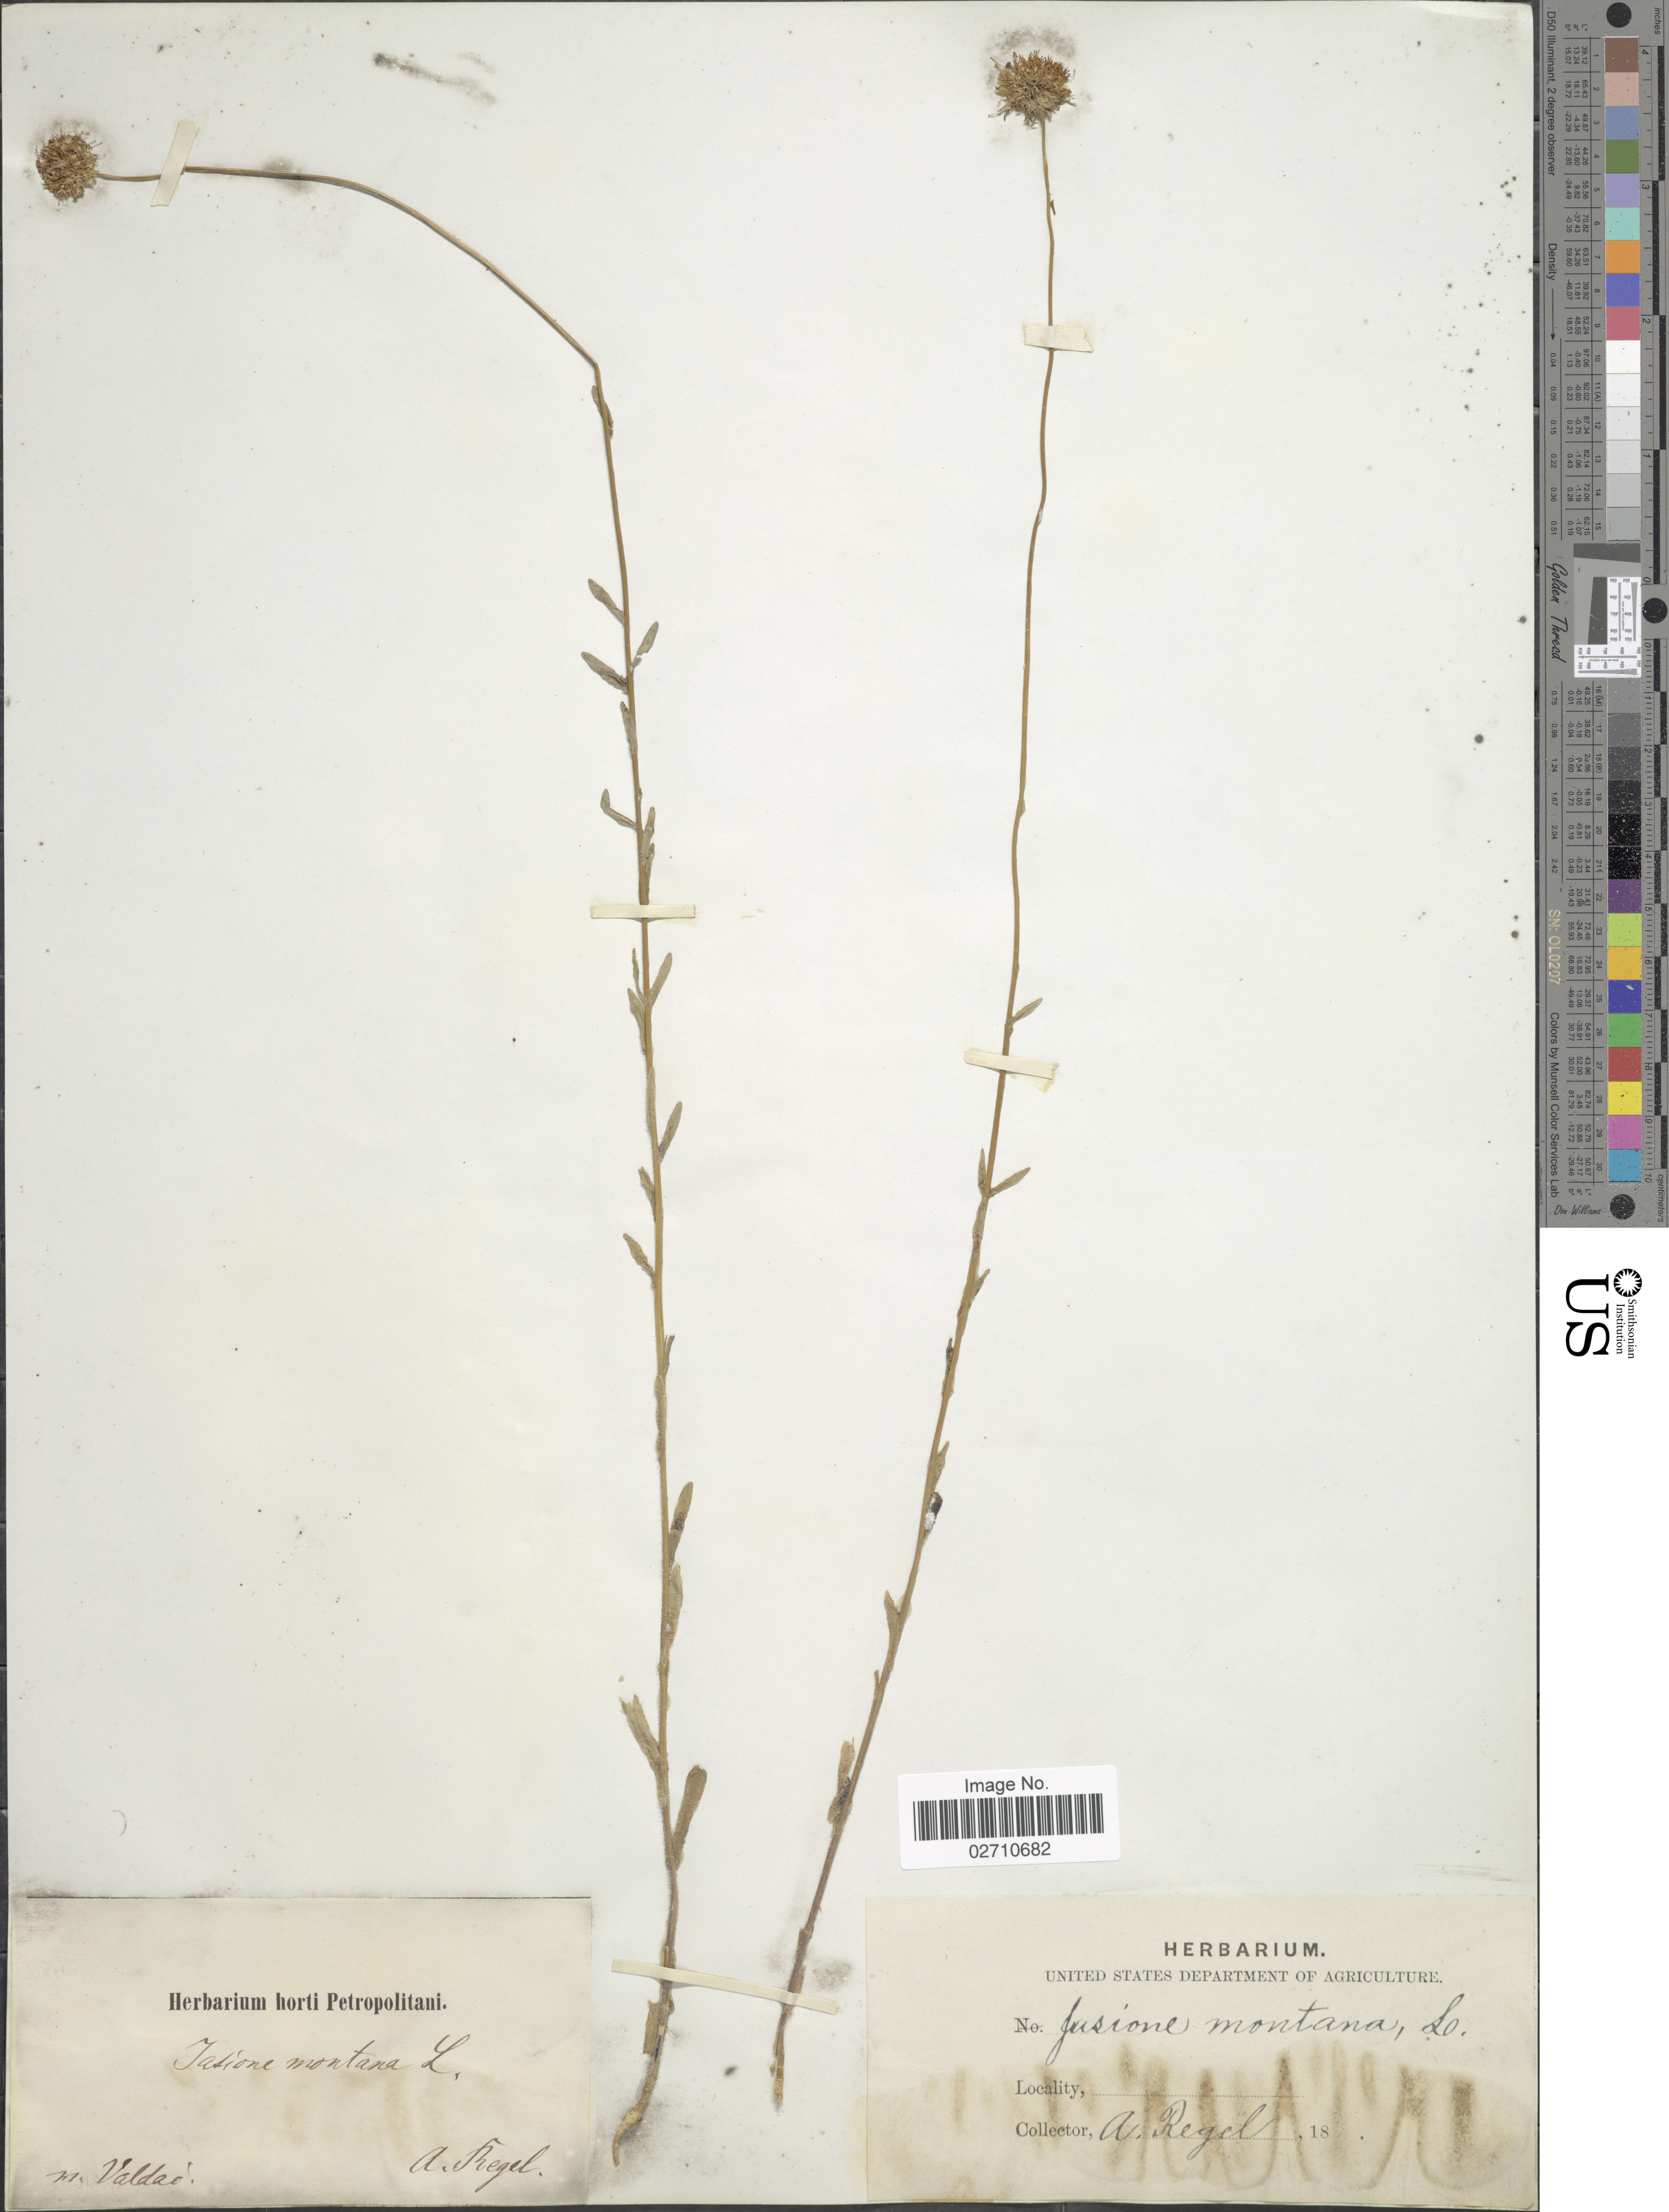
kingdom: Plantae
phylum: Tracheophyta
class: Magnoliopsida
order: Asterales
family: Campanulaceae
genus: Jasione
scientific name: Jasione montana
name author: L.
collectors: A. Regel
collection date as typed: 18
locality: M. Valdac [interpreted]